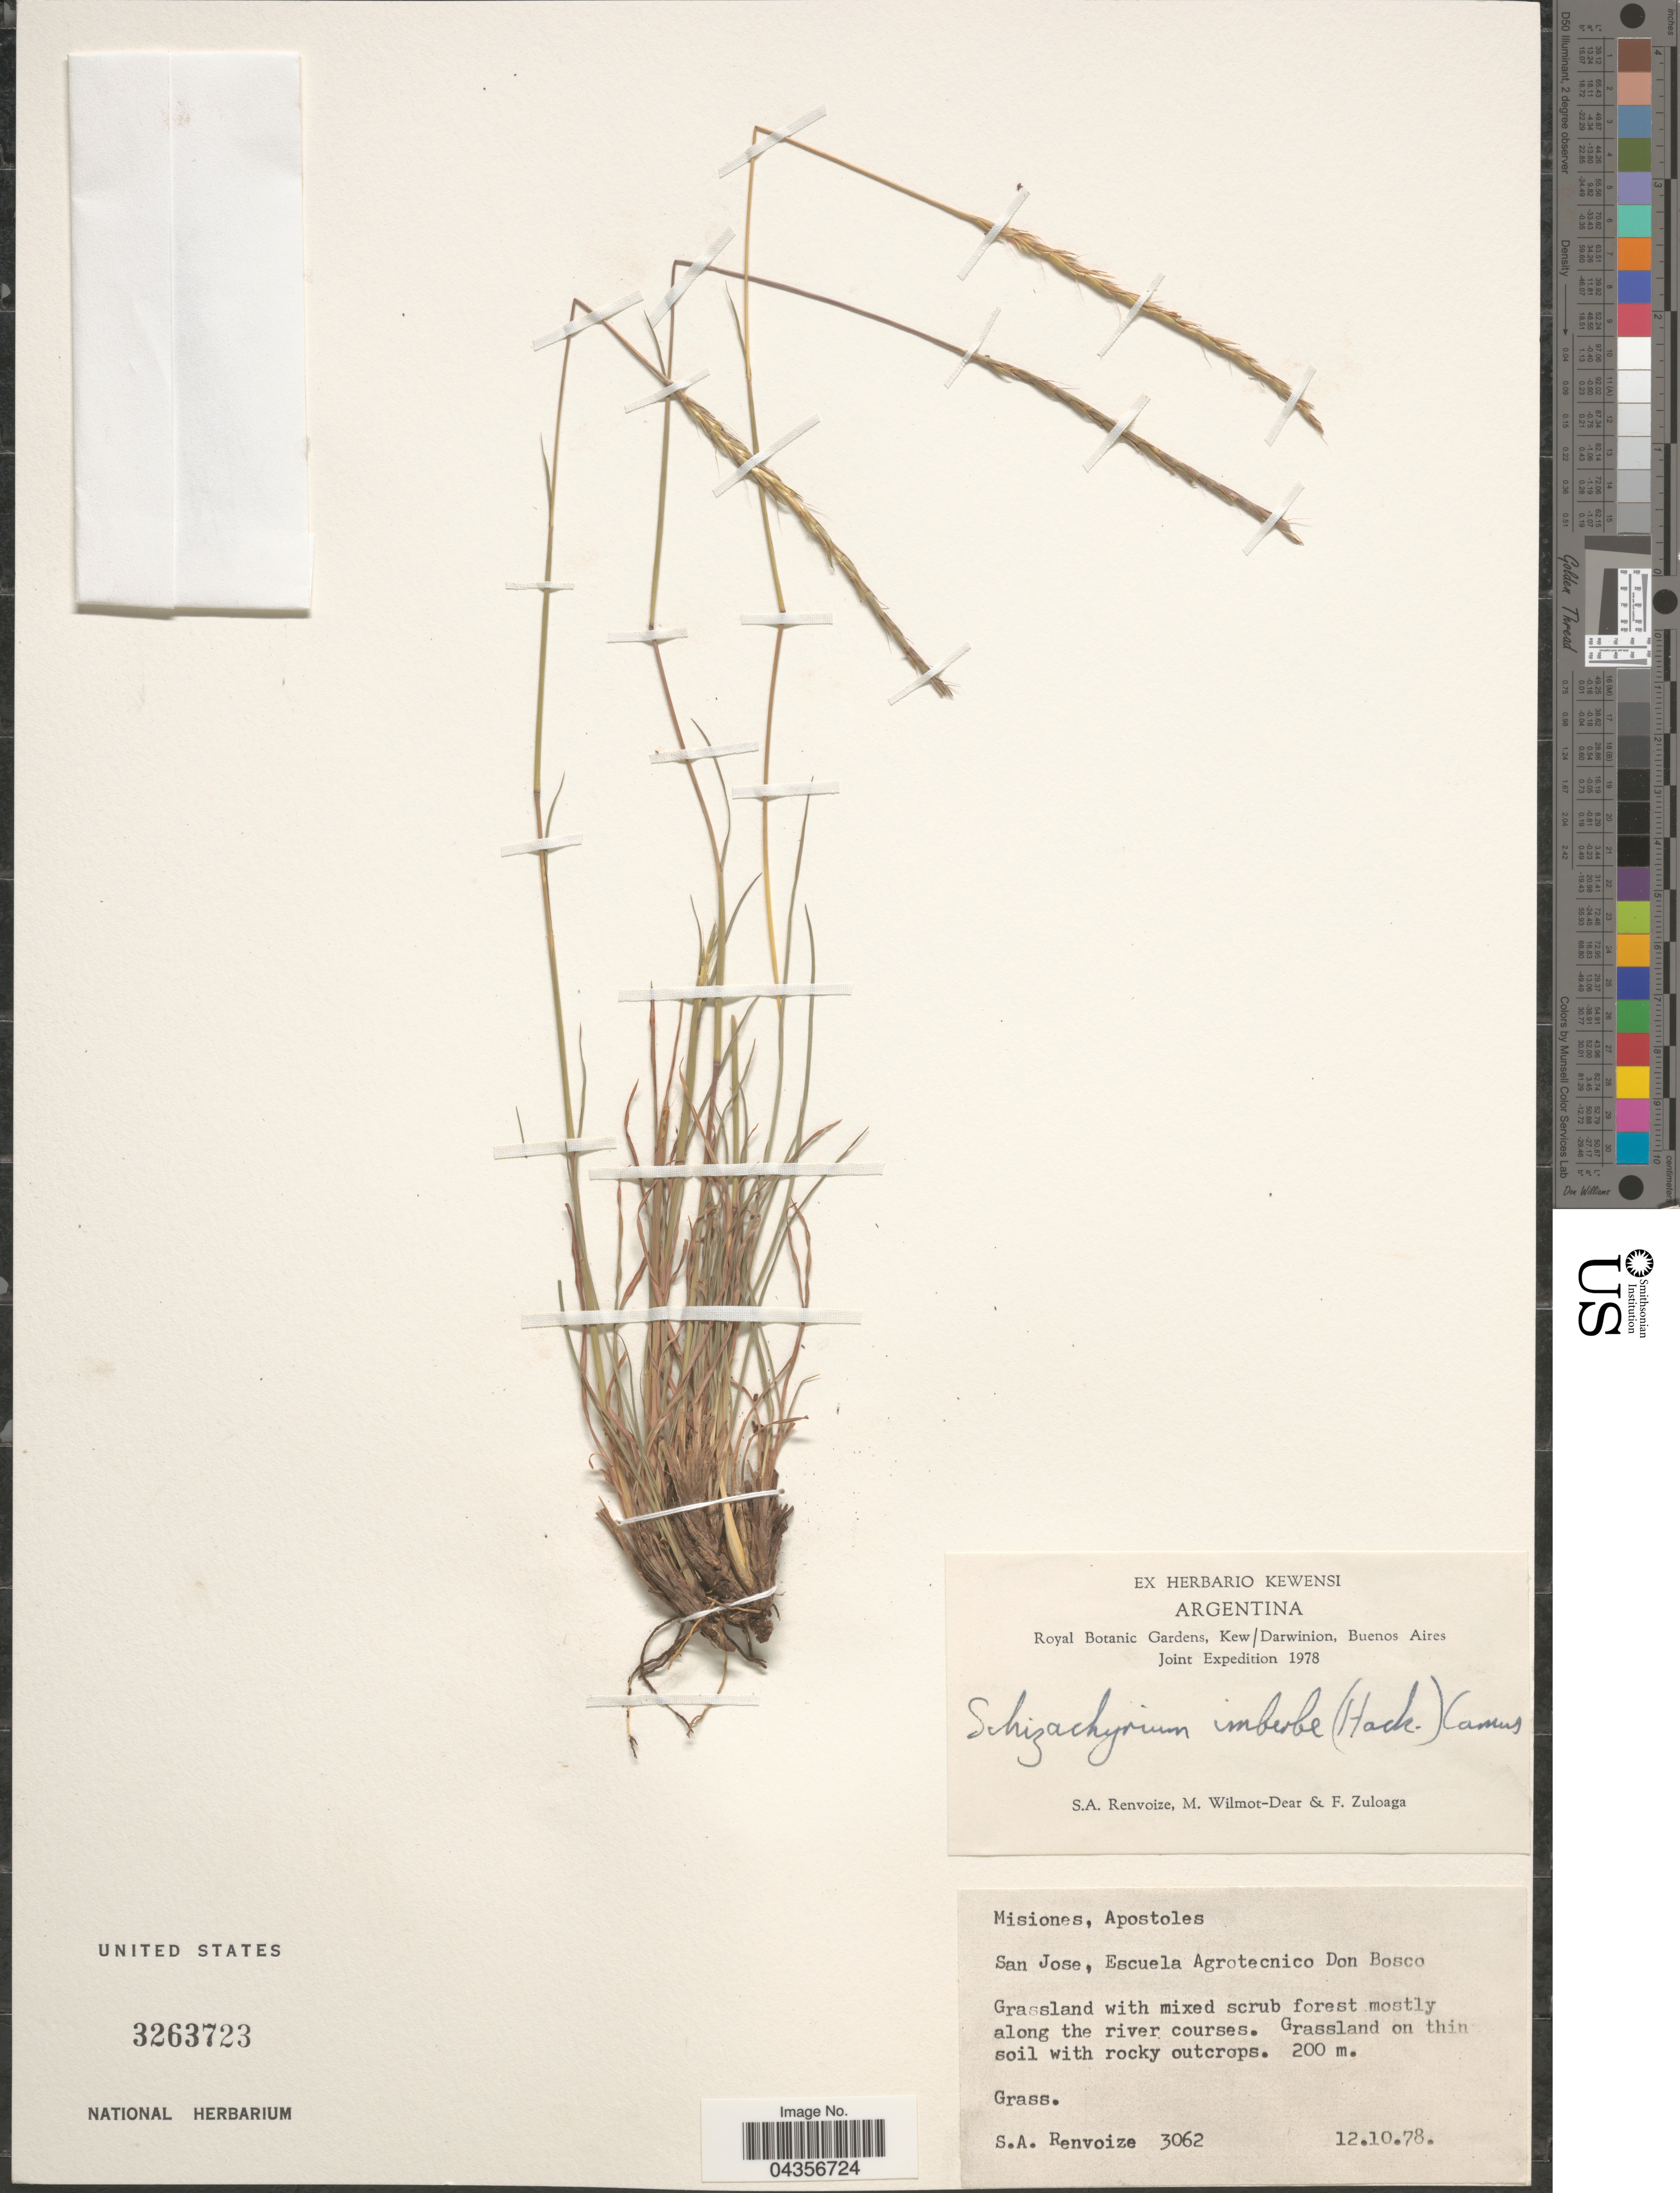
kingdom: Plantae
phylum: Tracheophyta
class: Liliopsida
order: Poales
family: Poaceae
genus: Schizachyrium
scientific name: Schizachyrium salzmanii var. aristatum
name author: (Hack.) Peichoto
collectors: S. A. Renvoize, M. Wilmot-Dear & F. Zuloaga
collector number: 3062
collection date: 1978-10-12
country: Argentina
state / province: Misiones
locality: Royal Botanic Gardens, Kew/Darwinion, Buenos Aires Joint Expedition 1978. Misiones, Apostoles. San Jose, Escuela Agrotecnico Don Bosco.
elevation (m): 200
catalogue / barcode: US 3263723